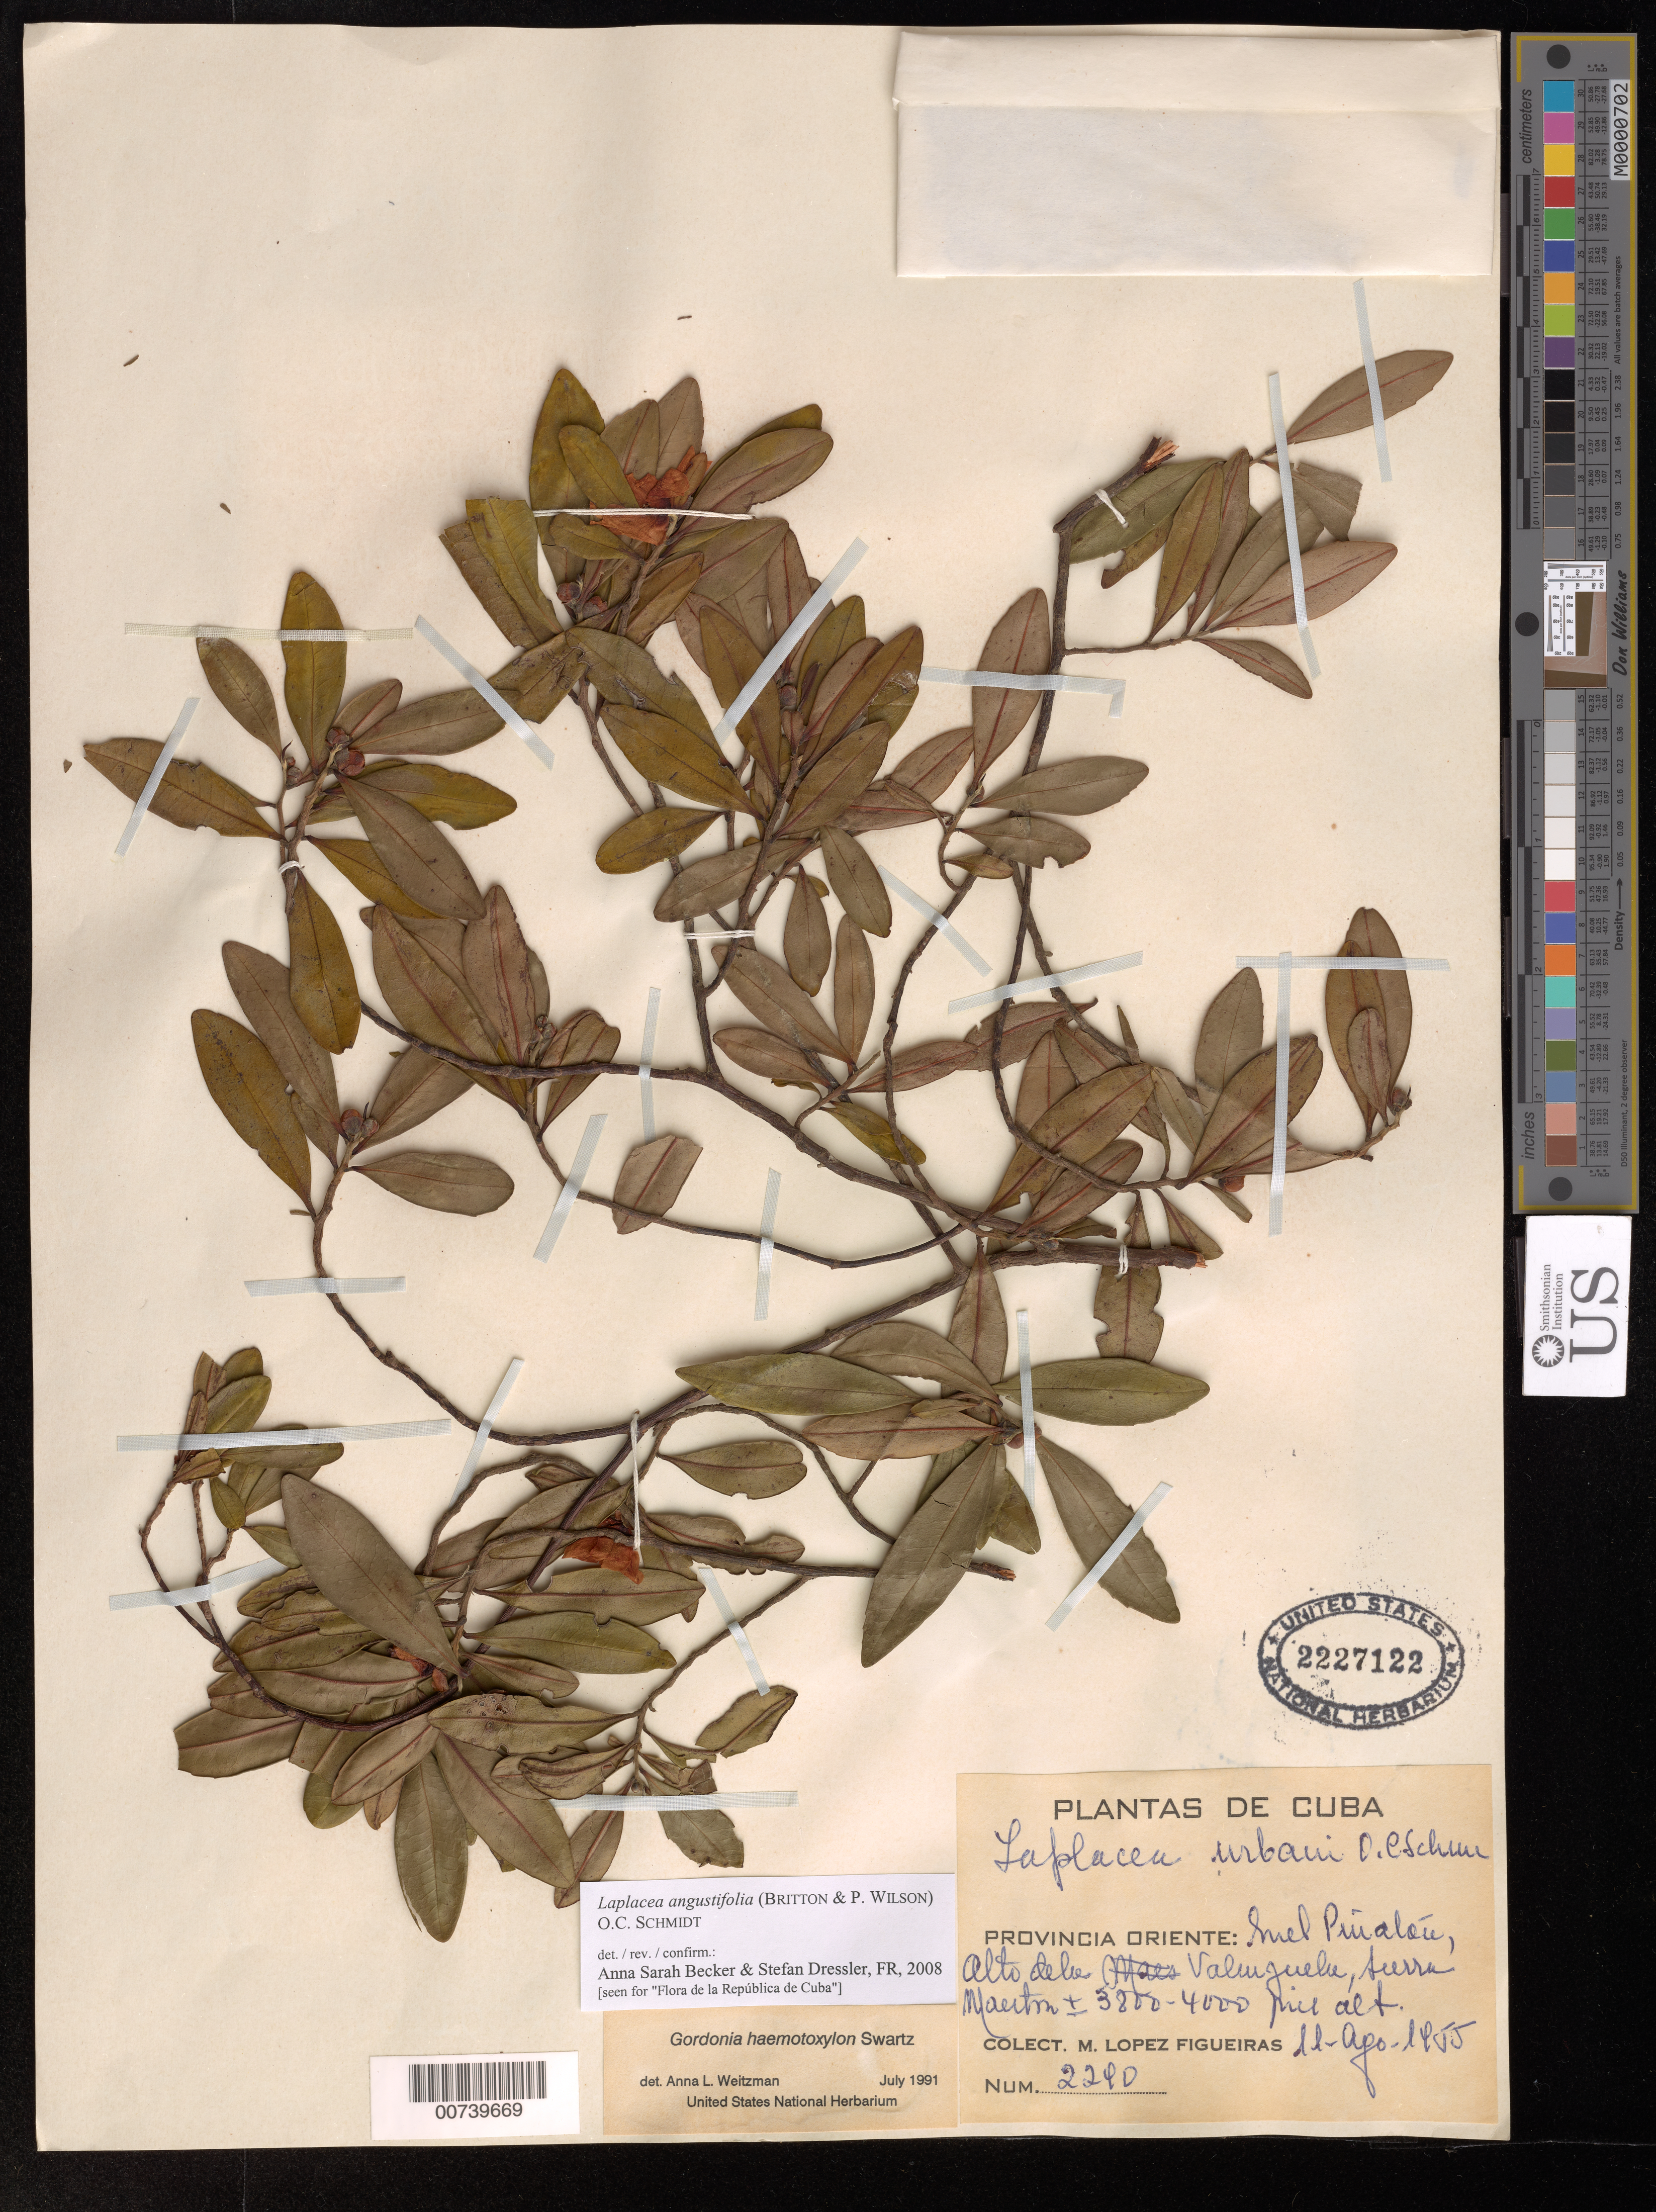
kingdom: Plantae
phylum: Tracheophyta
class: Magnoliopsida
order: Ericales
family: Theaceae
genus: Laplacea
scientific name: Laplacea angustifolia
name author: (Britton & P. Wilson) O.C. Schmidt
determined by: Becker, Anna S.; Dressler, S.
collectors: M. López Figueiras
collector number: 2240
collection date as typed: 11 Aug 1955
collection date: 1955-08-11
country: Cuba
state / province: Oriente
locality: Mel Pinalou, Alto de la Vaeuguelu, Sierra Maestra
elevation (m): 1158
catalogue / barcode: US 2227122